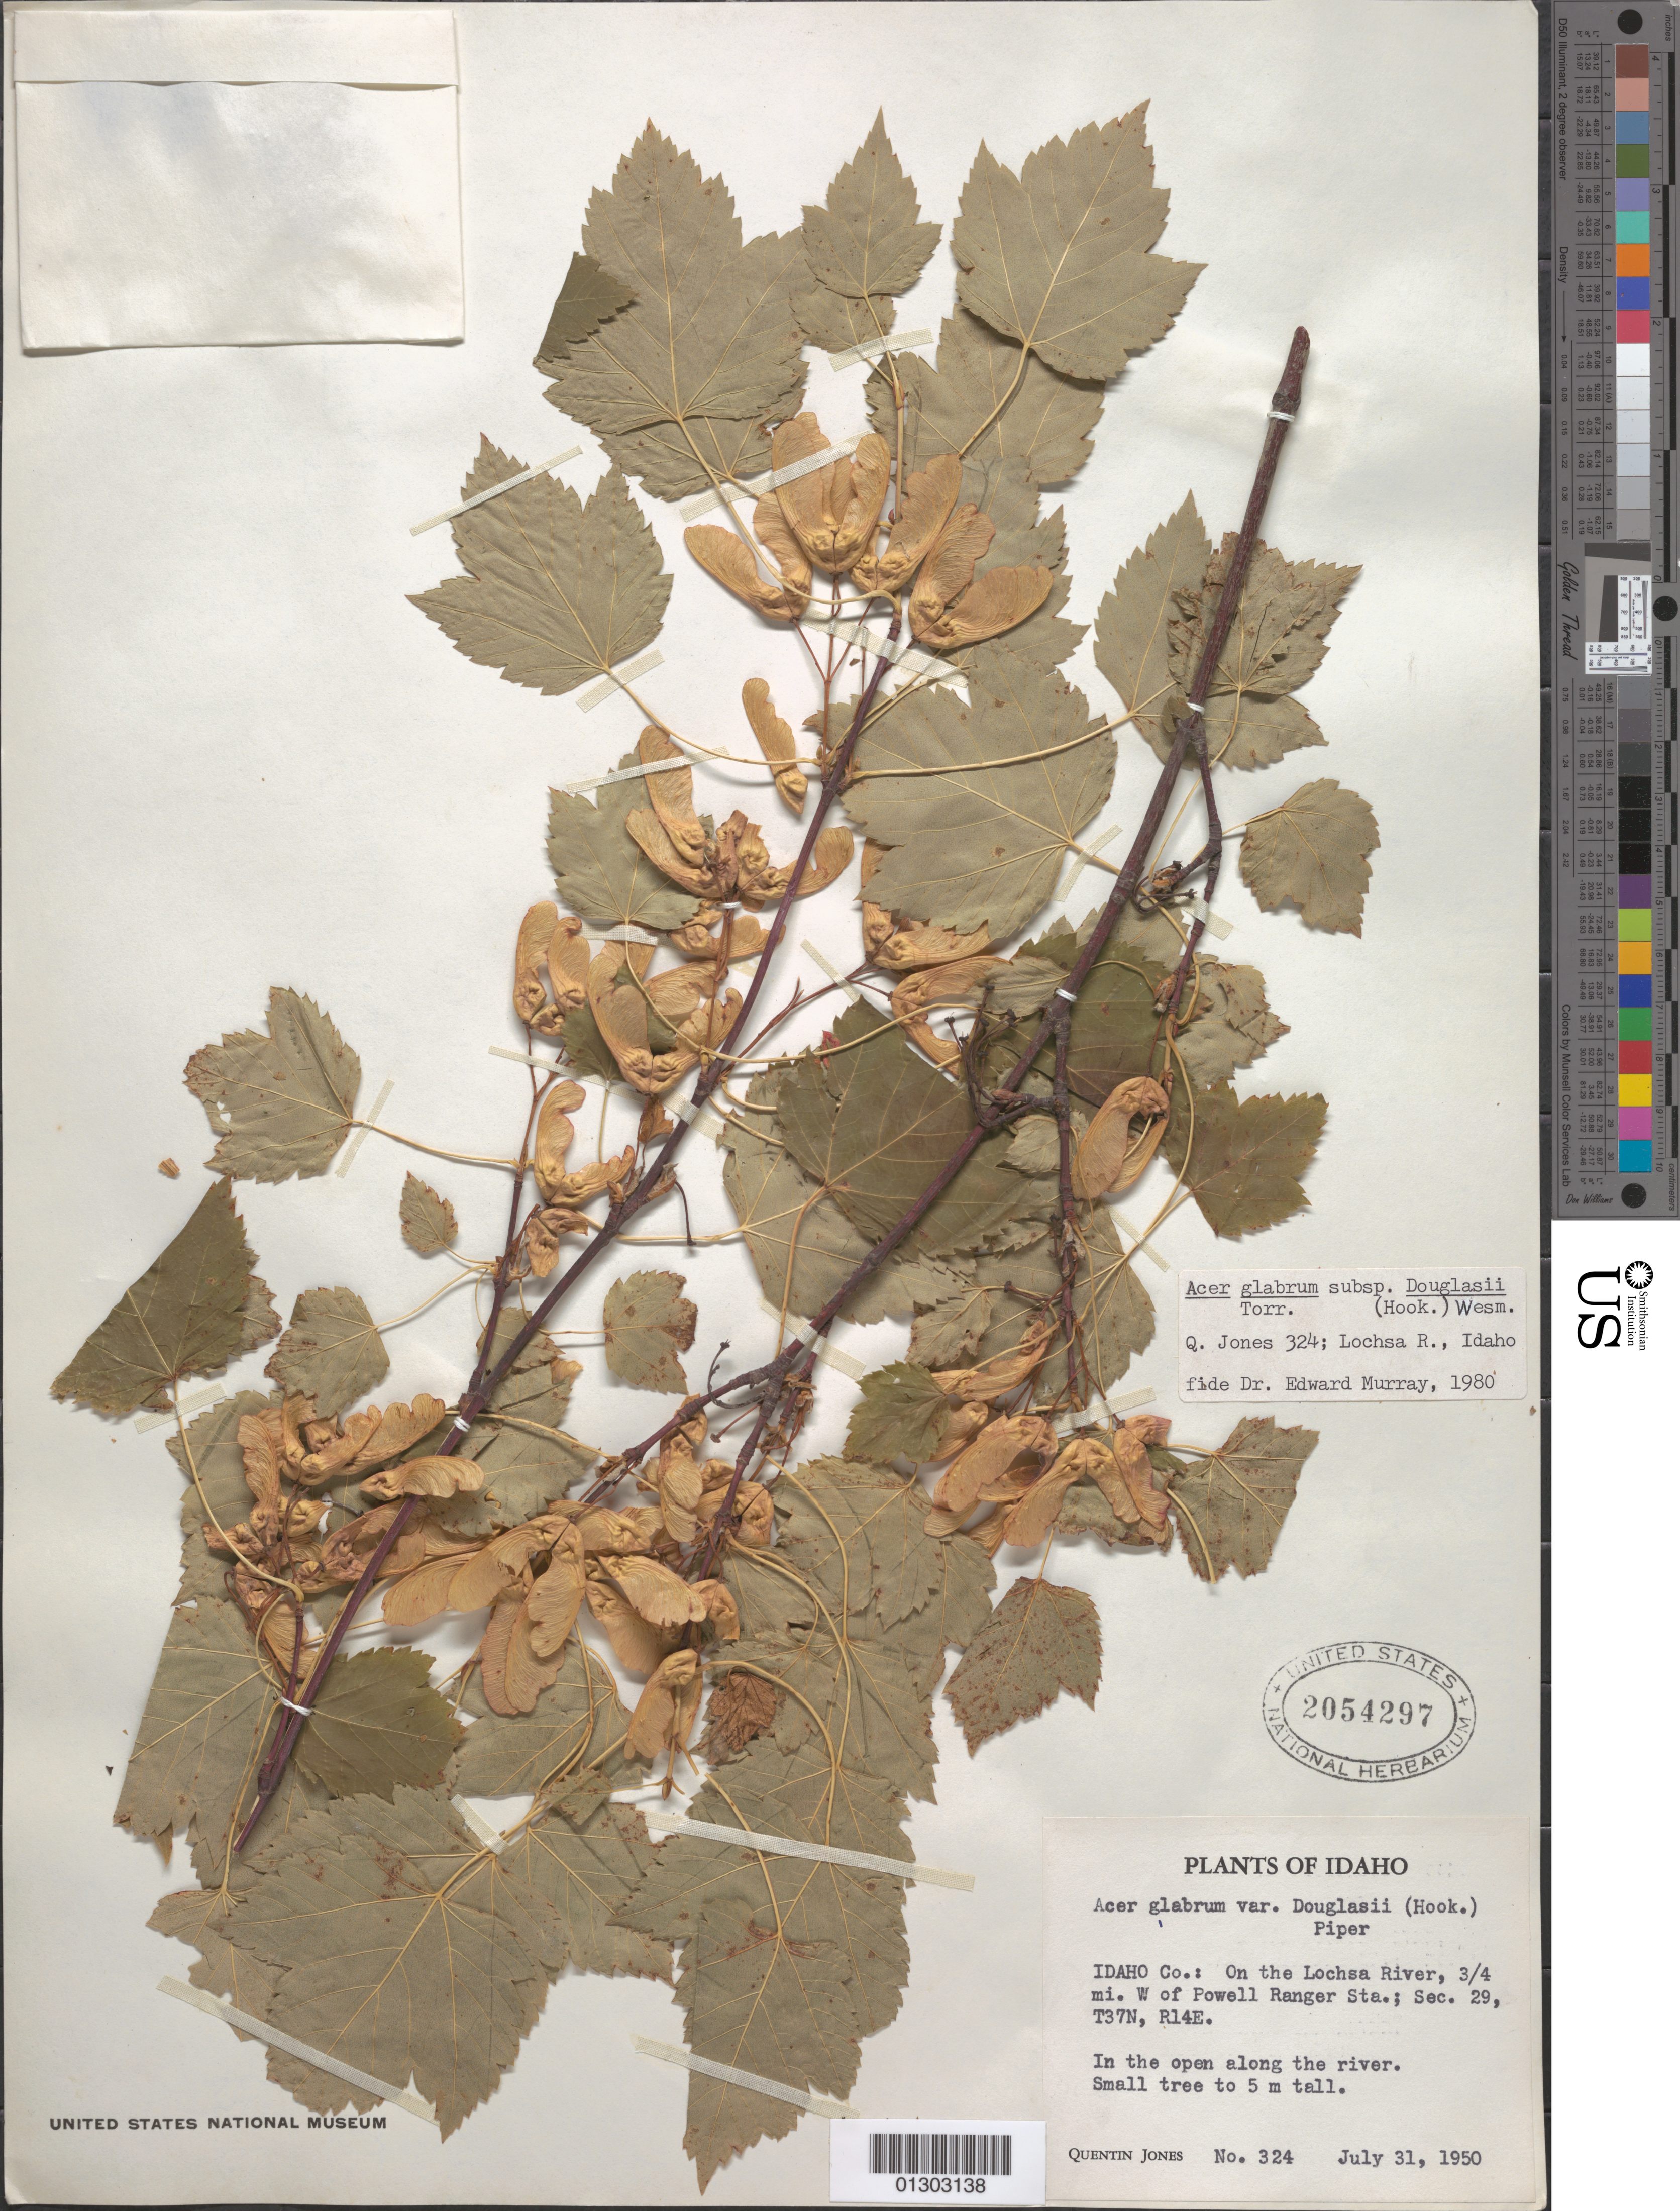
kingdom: Plantae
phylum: Tracheophyta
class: Magnoliopsida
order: Sapindales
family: Sapindaceae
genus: Acer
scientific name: Acer glabrum var. douglasii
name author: (Hook.) Dippel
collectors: Q. Jones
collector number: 324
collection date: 1950-07-31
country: United States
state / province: Idaho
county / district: Idaho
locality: Idaho County, on the Lochsa River, 3/4 mile W of Powell Ranger Sta., Sec. 29, T37N, R14E.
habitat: In the open along the river.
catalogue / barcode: US 2054297